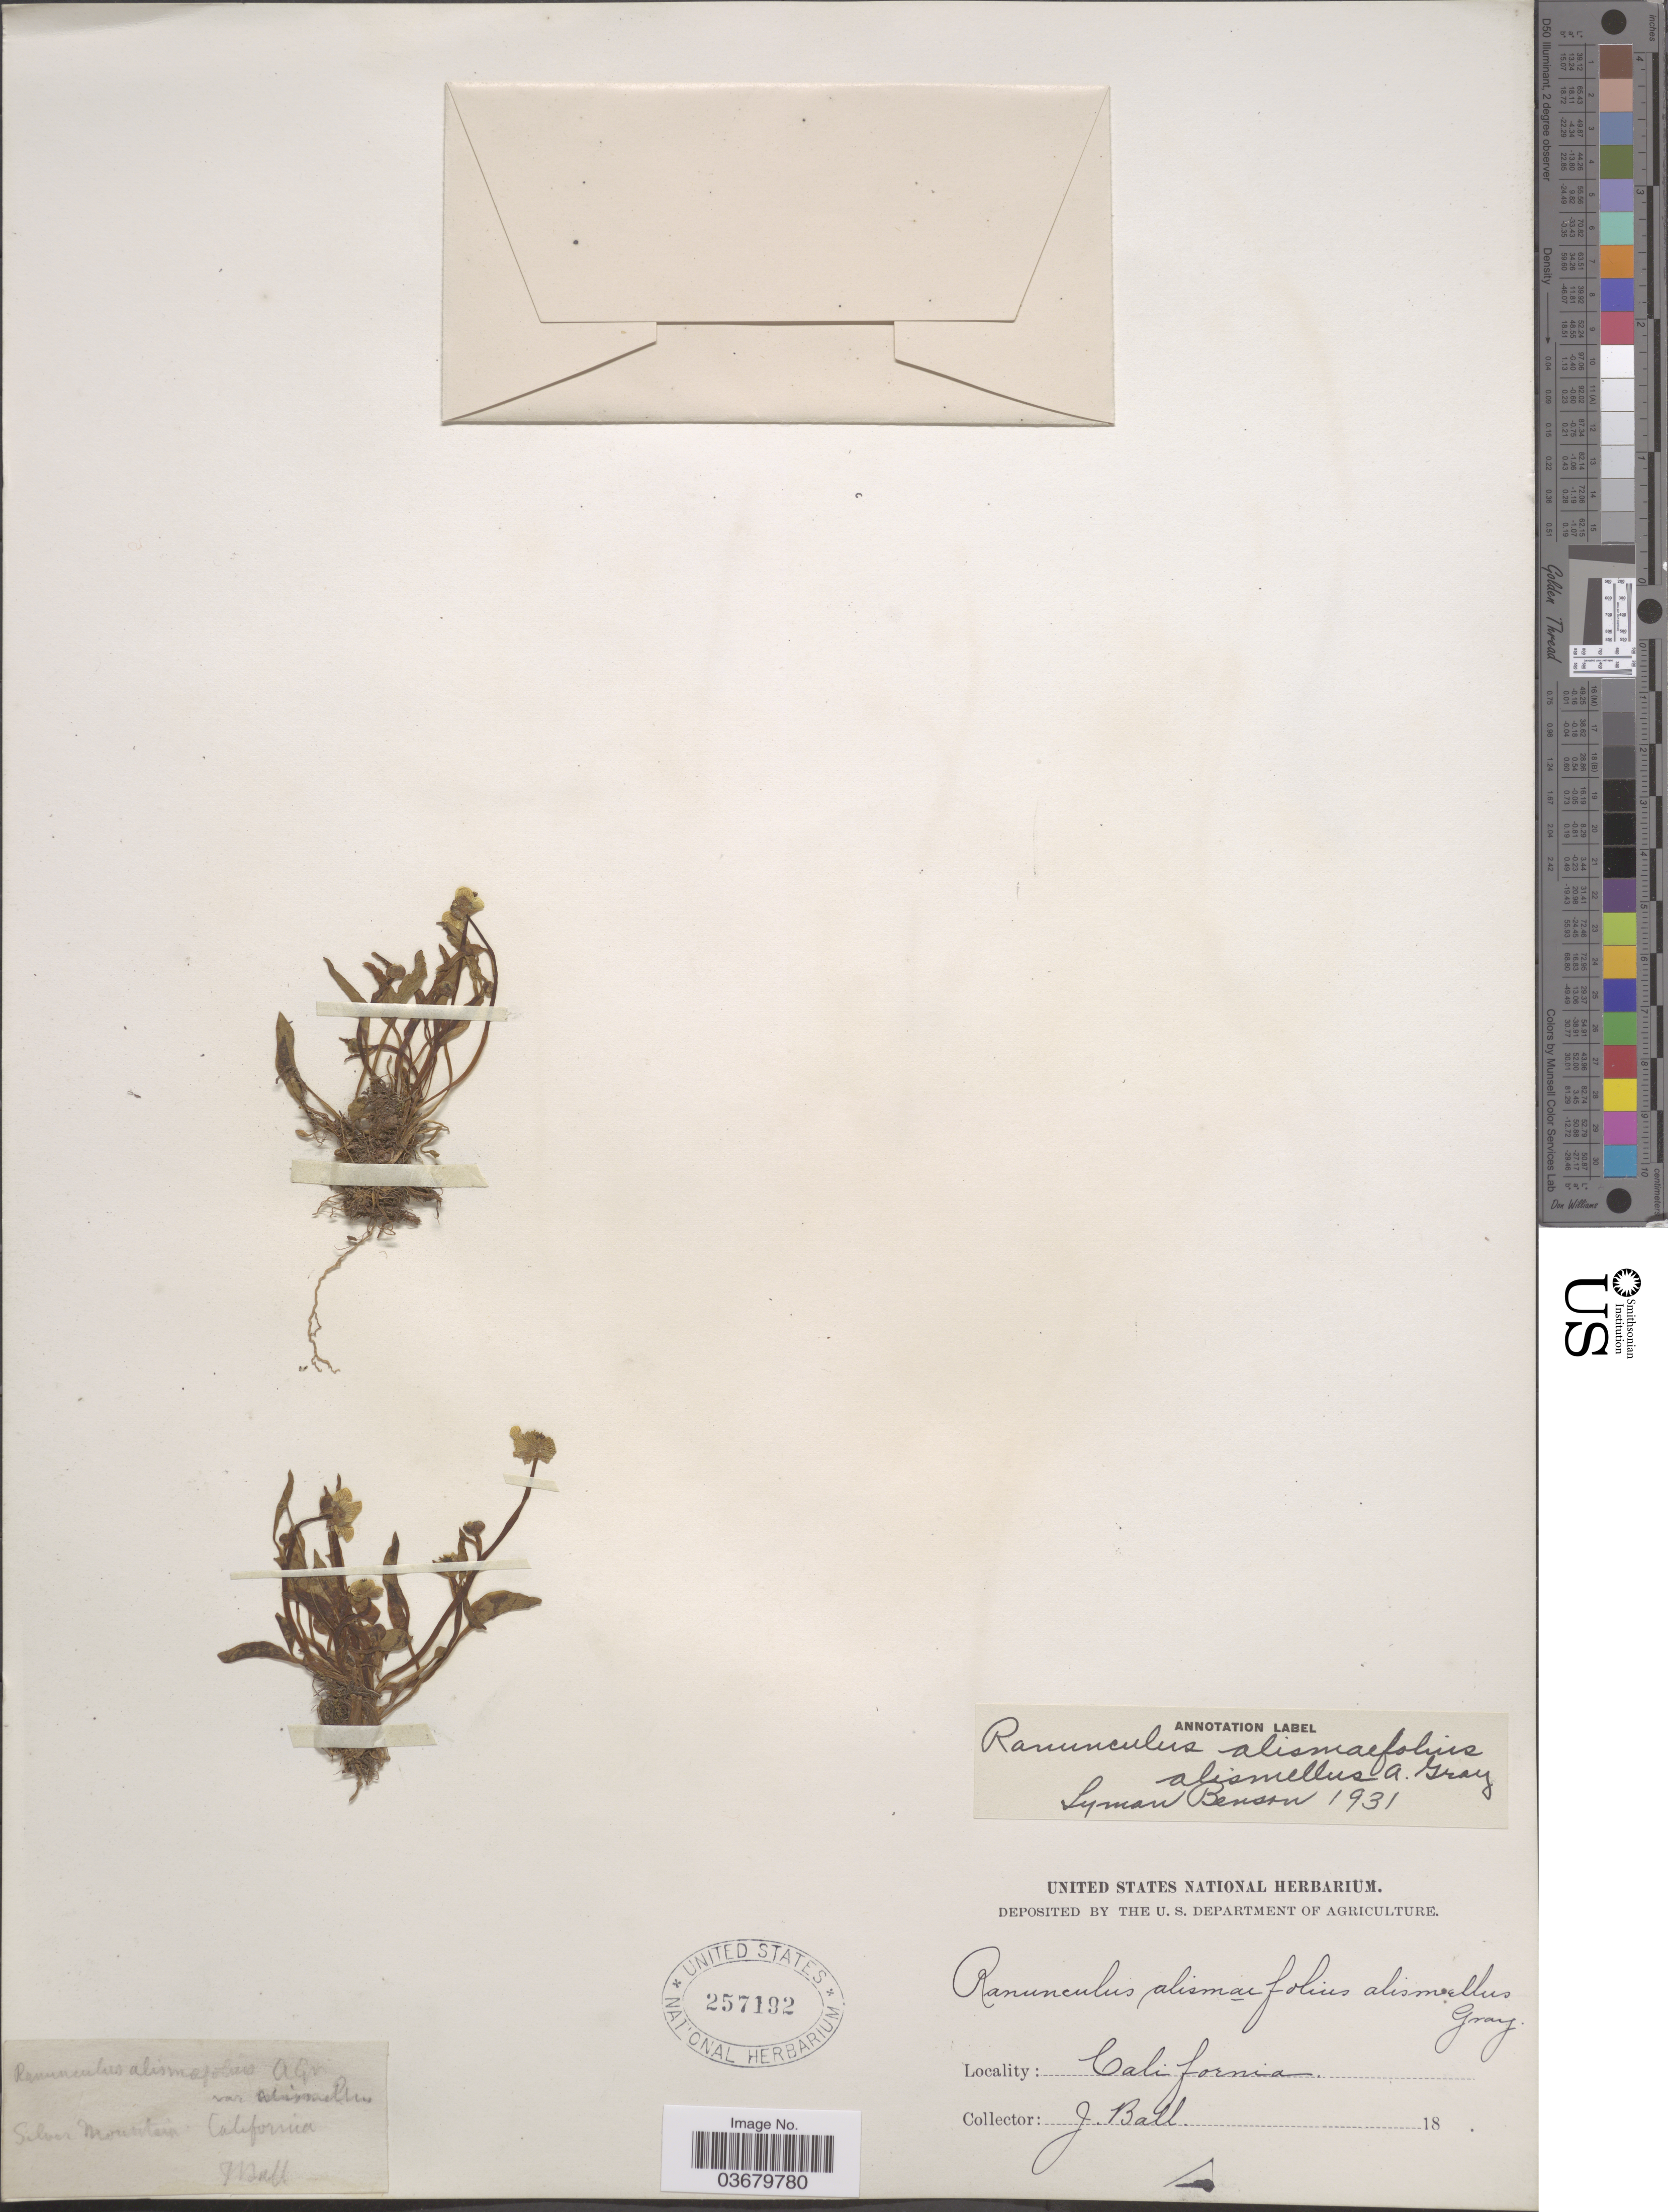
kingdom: Plantae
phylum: Tracheophyta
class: Magnoliopsida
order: Ranunculales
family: Ranunculaceae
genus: Ranunculus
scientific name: Ranunculus alismifolius var. alismellus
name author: A. Gray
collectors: J. Ball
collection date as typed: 18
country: United States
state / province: California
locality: Silver Mountain.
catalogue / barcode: US 257192